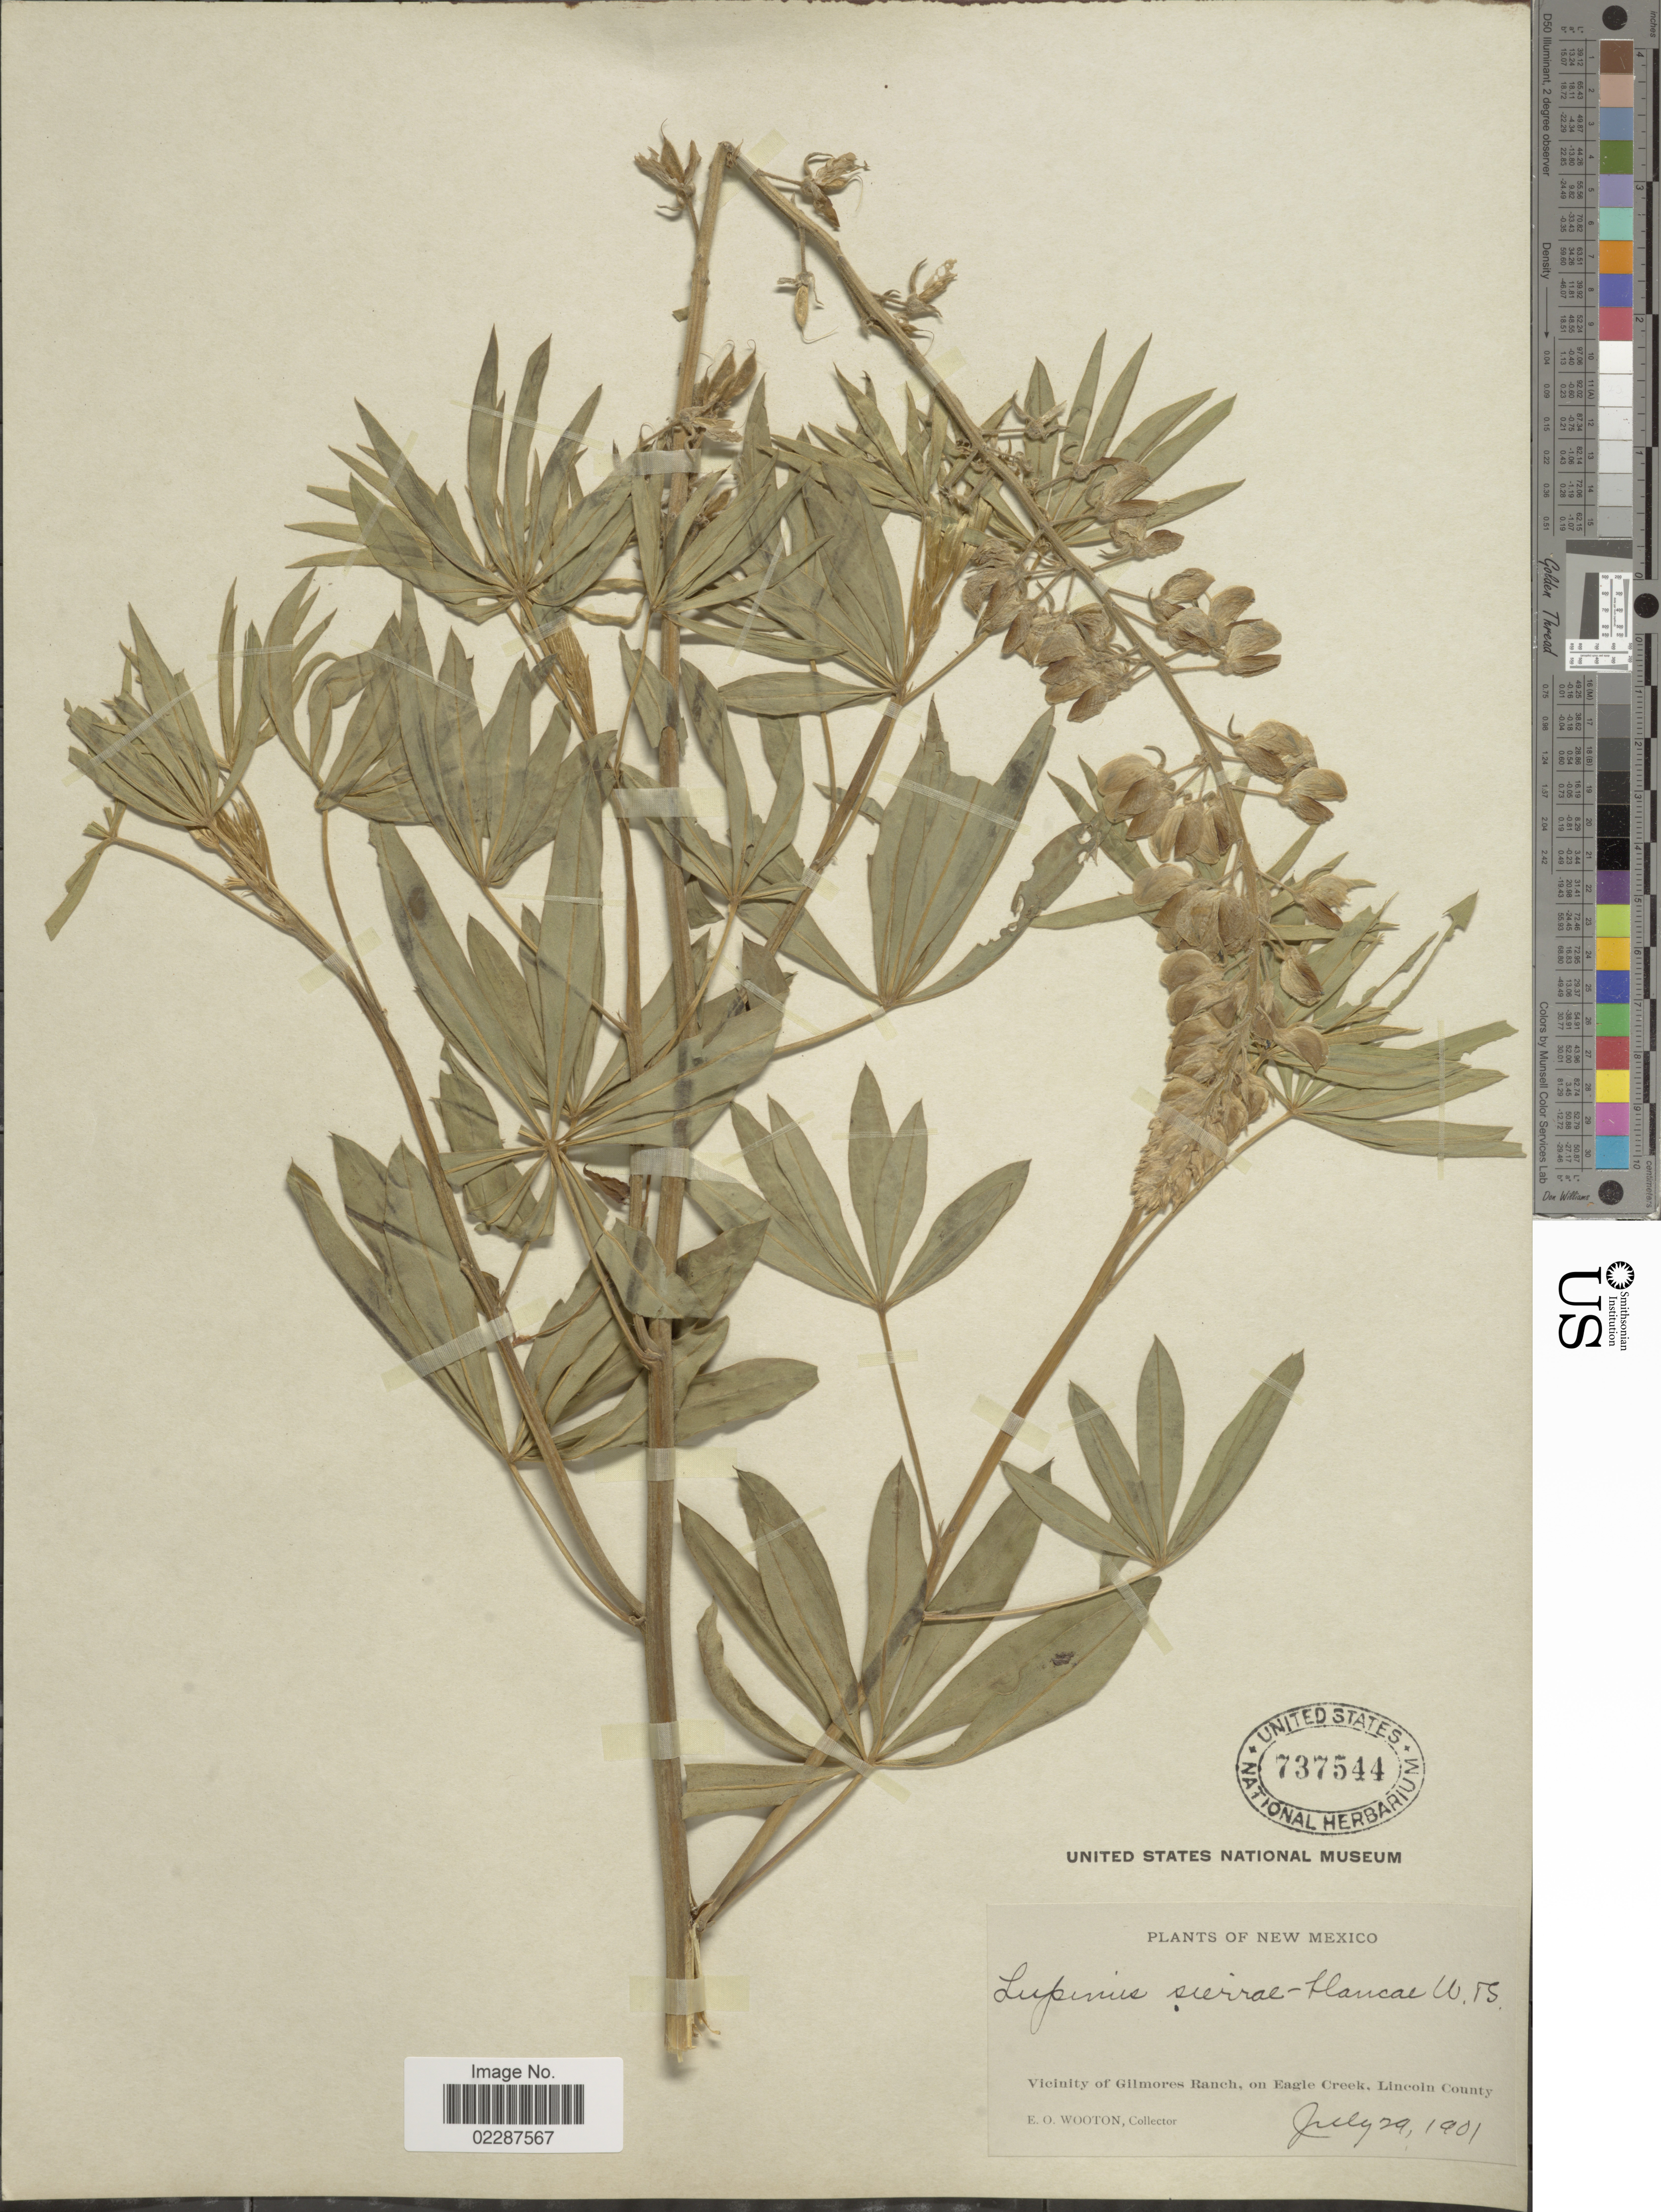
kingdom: Plantae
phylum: Tracheophyta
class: Magnoliopsida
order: Fabales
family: Fabaceae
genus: Lupinus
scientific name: Lupinus sierrae-blancae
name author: Wooton & Standl.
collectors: E. O. Wooton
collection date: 1901-07-29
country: United States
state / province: New Mexico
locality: Vicinity of Gilmores Ranch, on Eagle Creek, Lincoln County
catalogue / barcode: US 737544